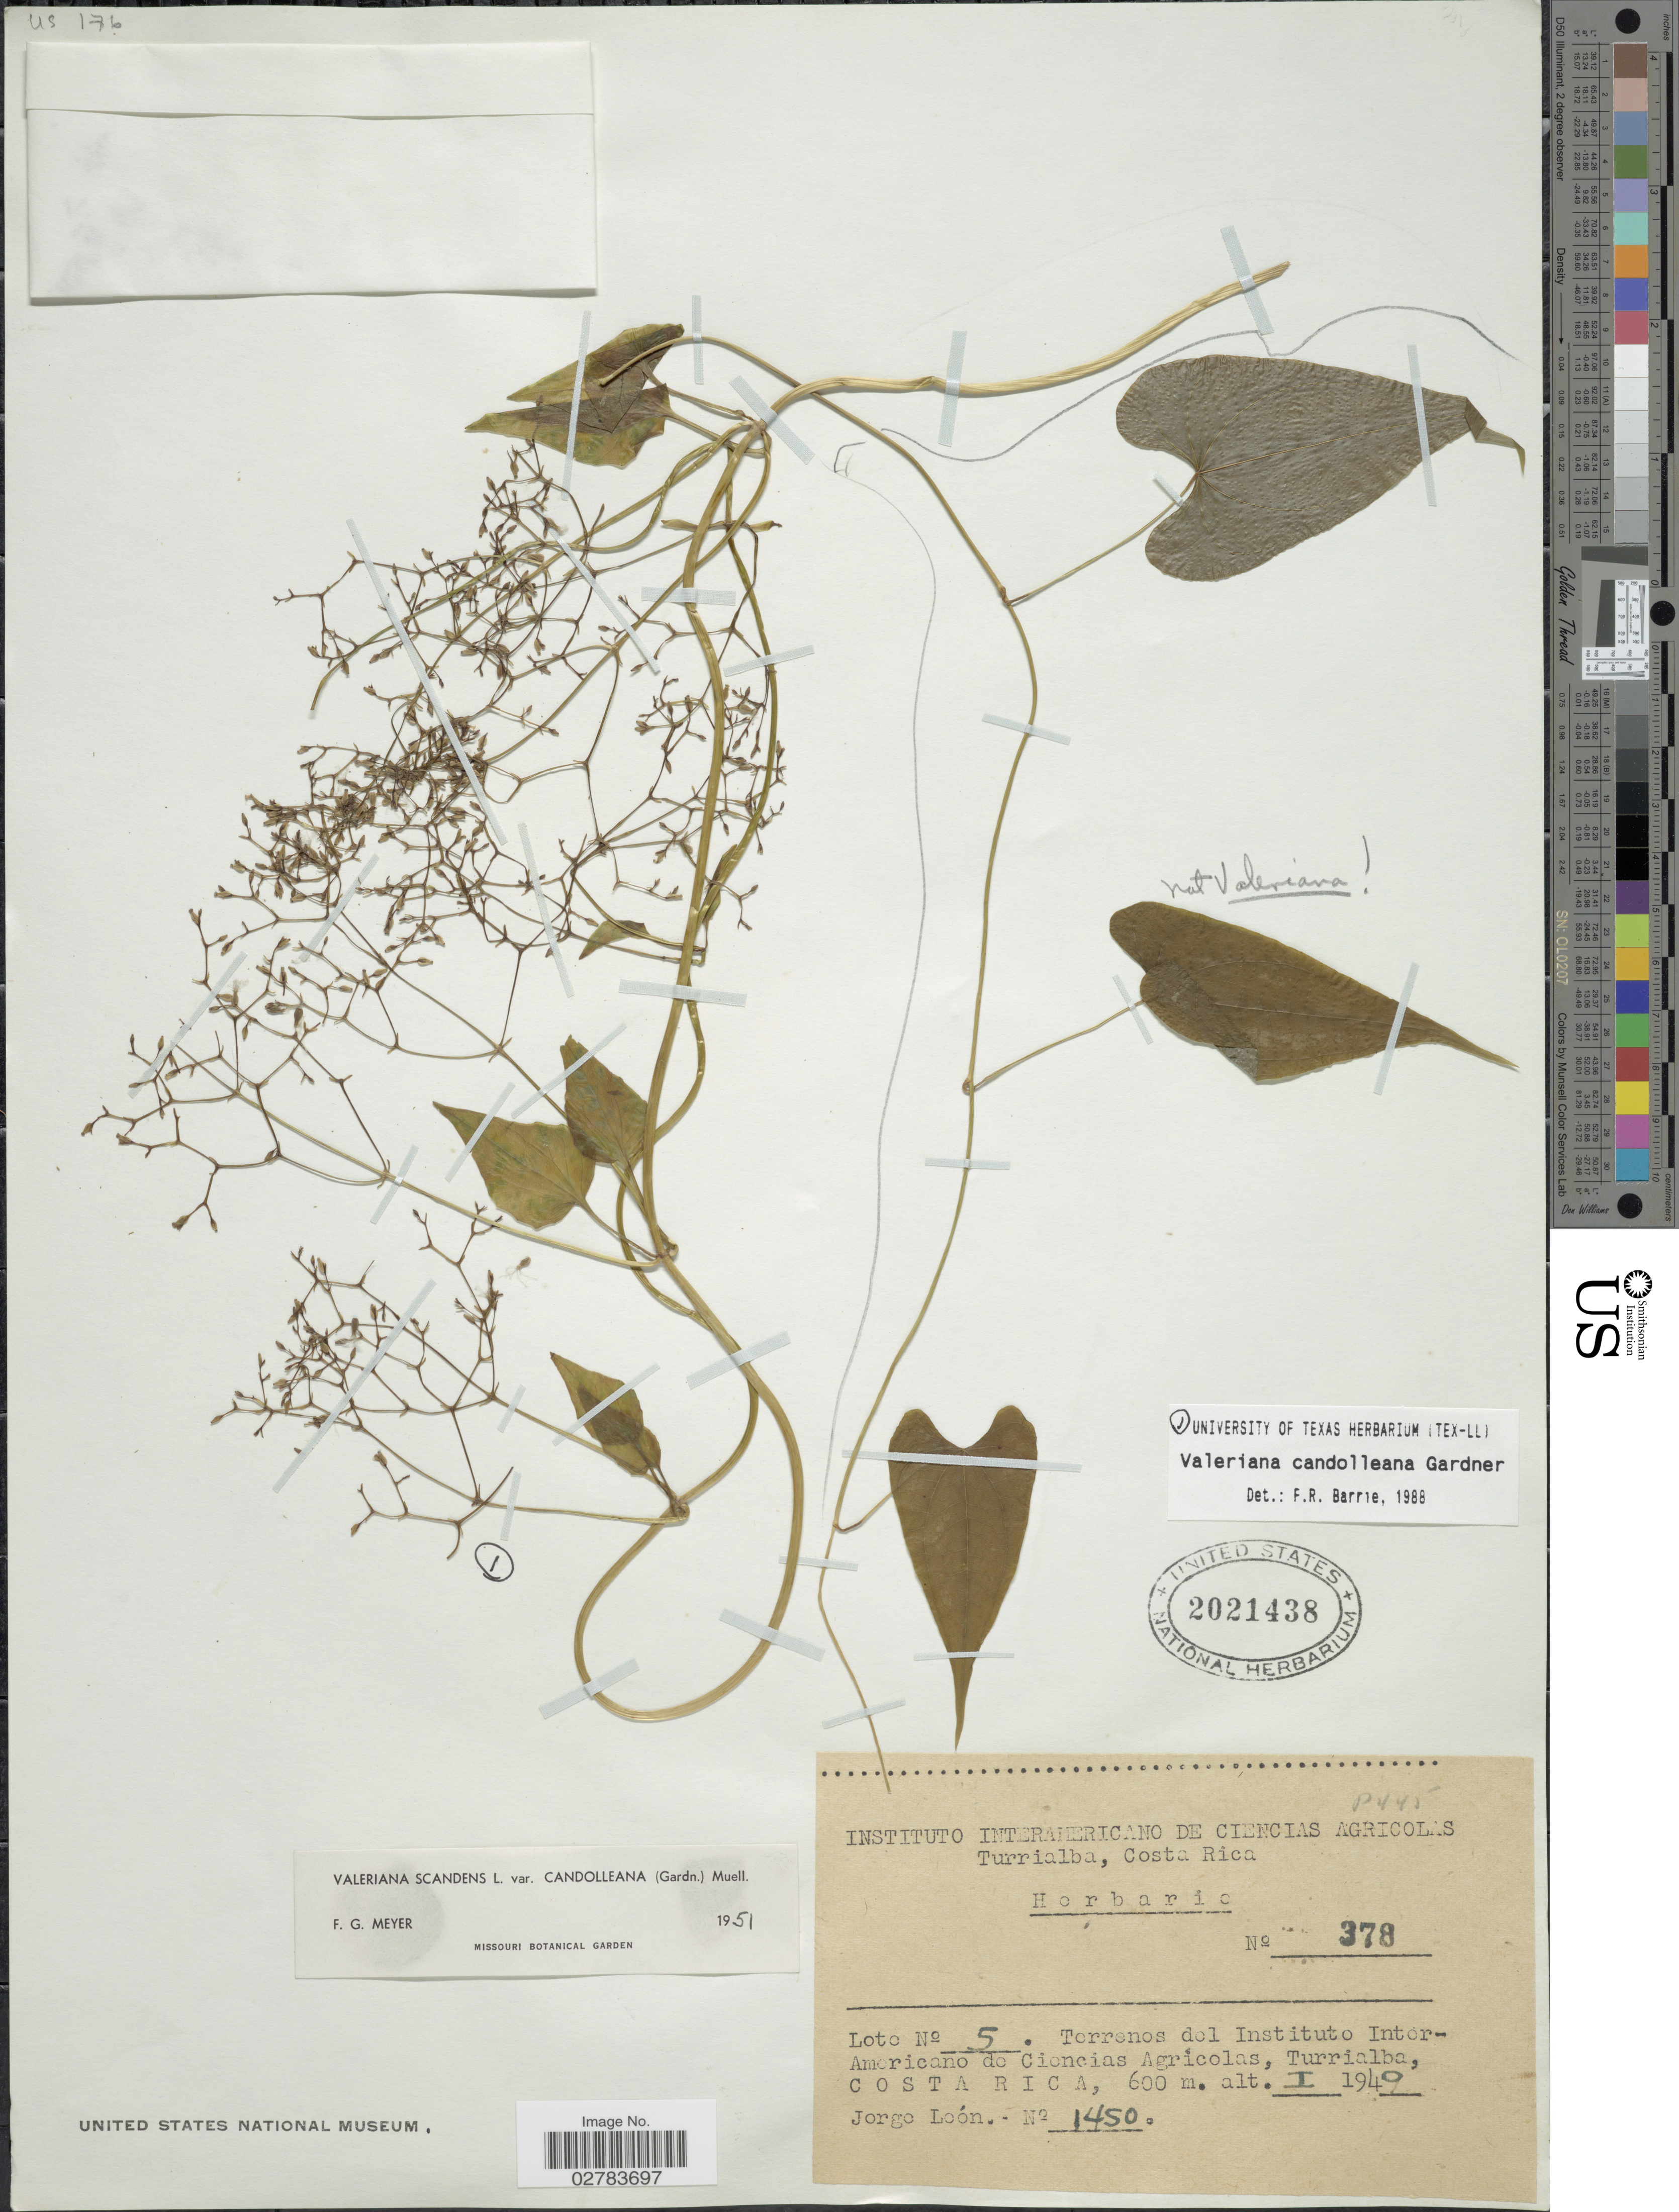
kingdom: Plantae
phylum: Tracheophyta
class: Magnoliopsida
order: Dipsacales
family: Caprifoliaceae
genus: Valeriana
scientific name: Valeriana candolleana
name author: Gardner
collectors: J. León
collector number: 1450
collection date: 1949-01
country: Costa Rica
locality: Terrenos del Instituto Inter-Americano de Ciencias Agricolas, Turrialba.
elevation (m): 600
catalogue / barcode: US 2021438